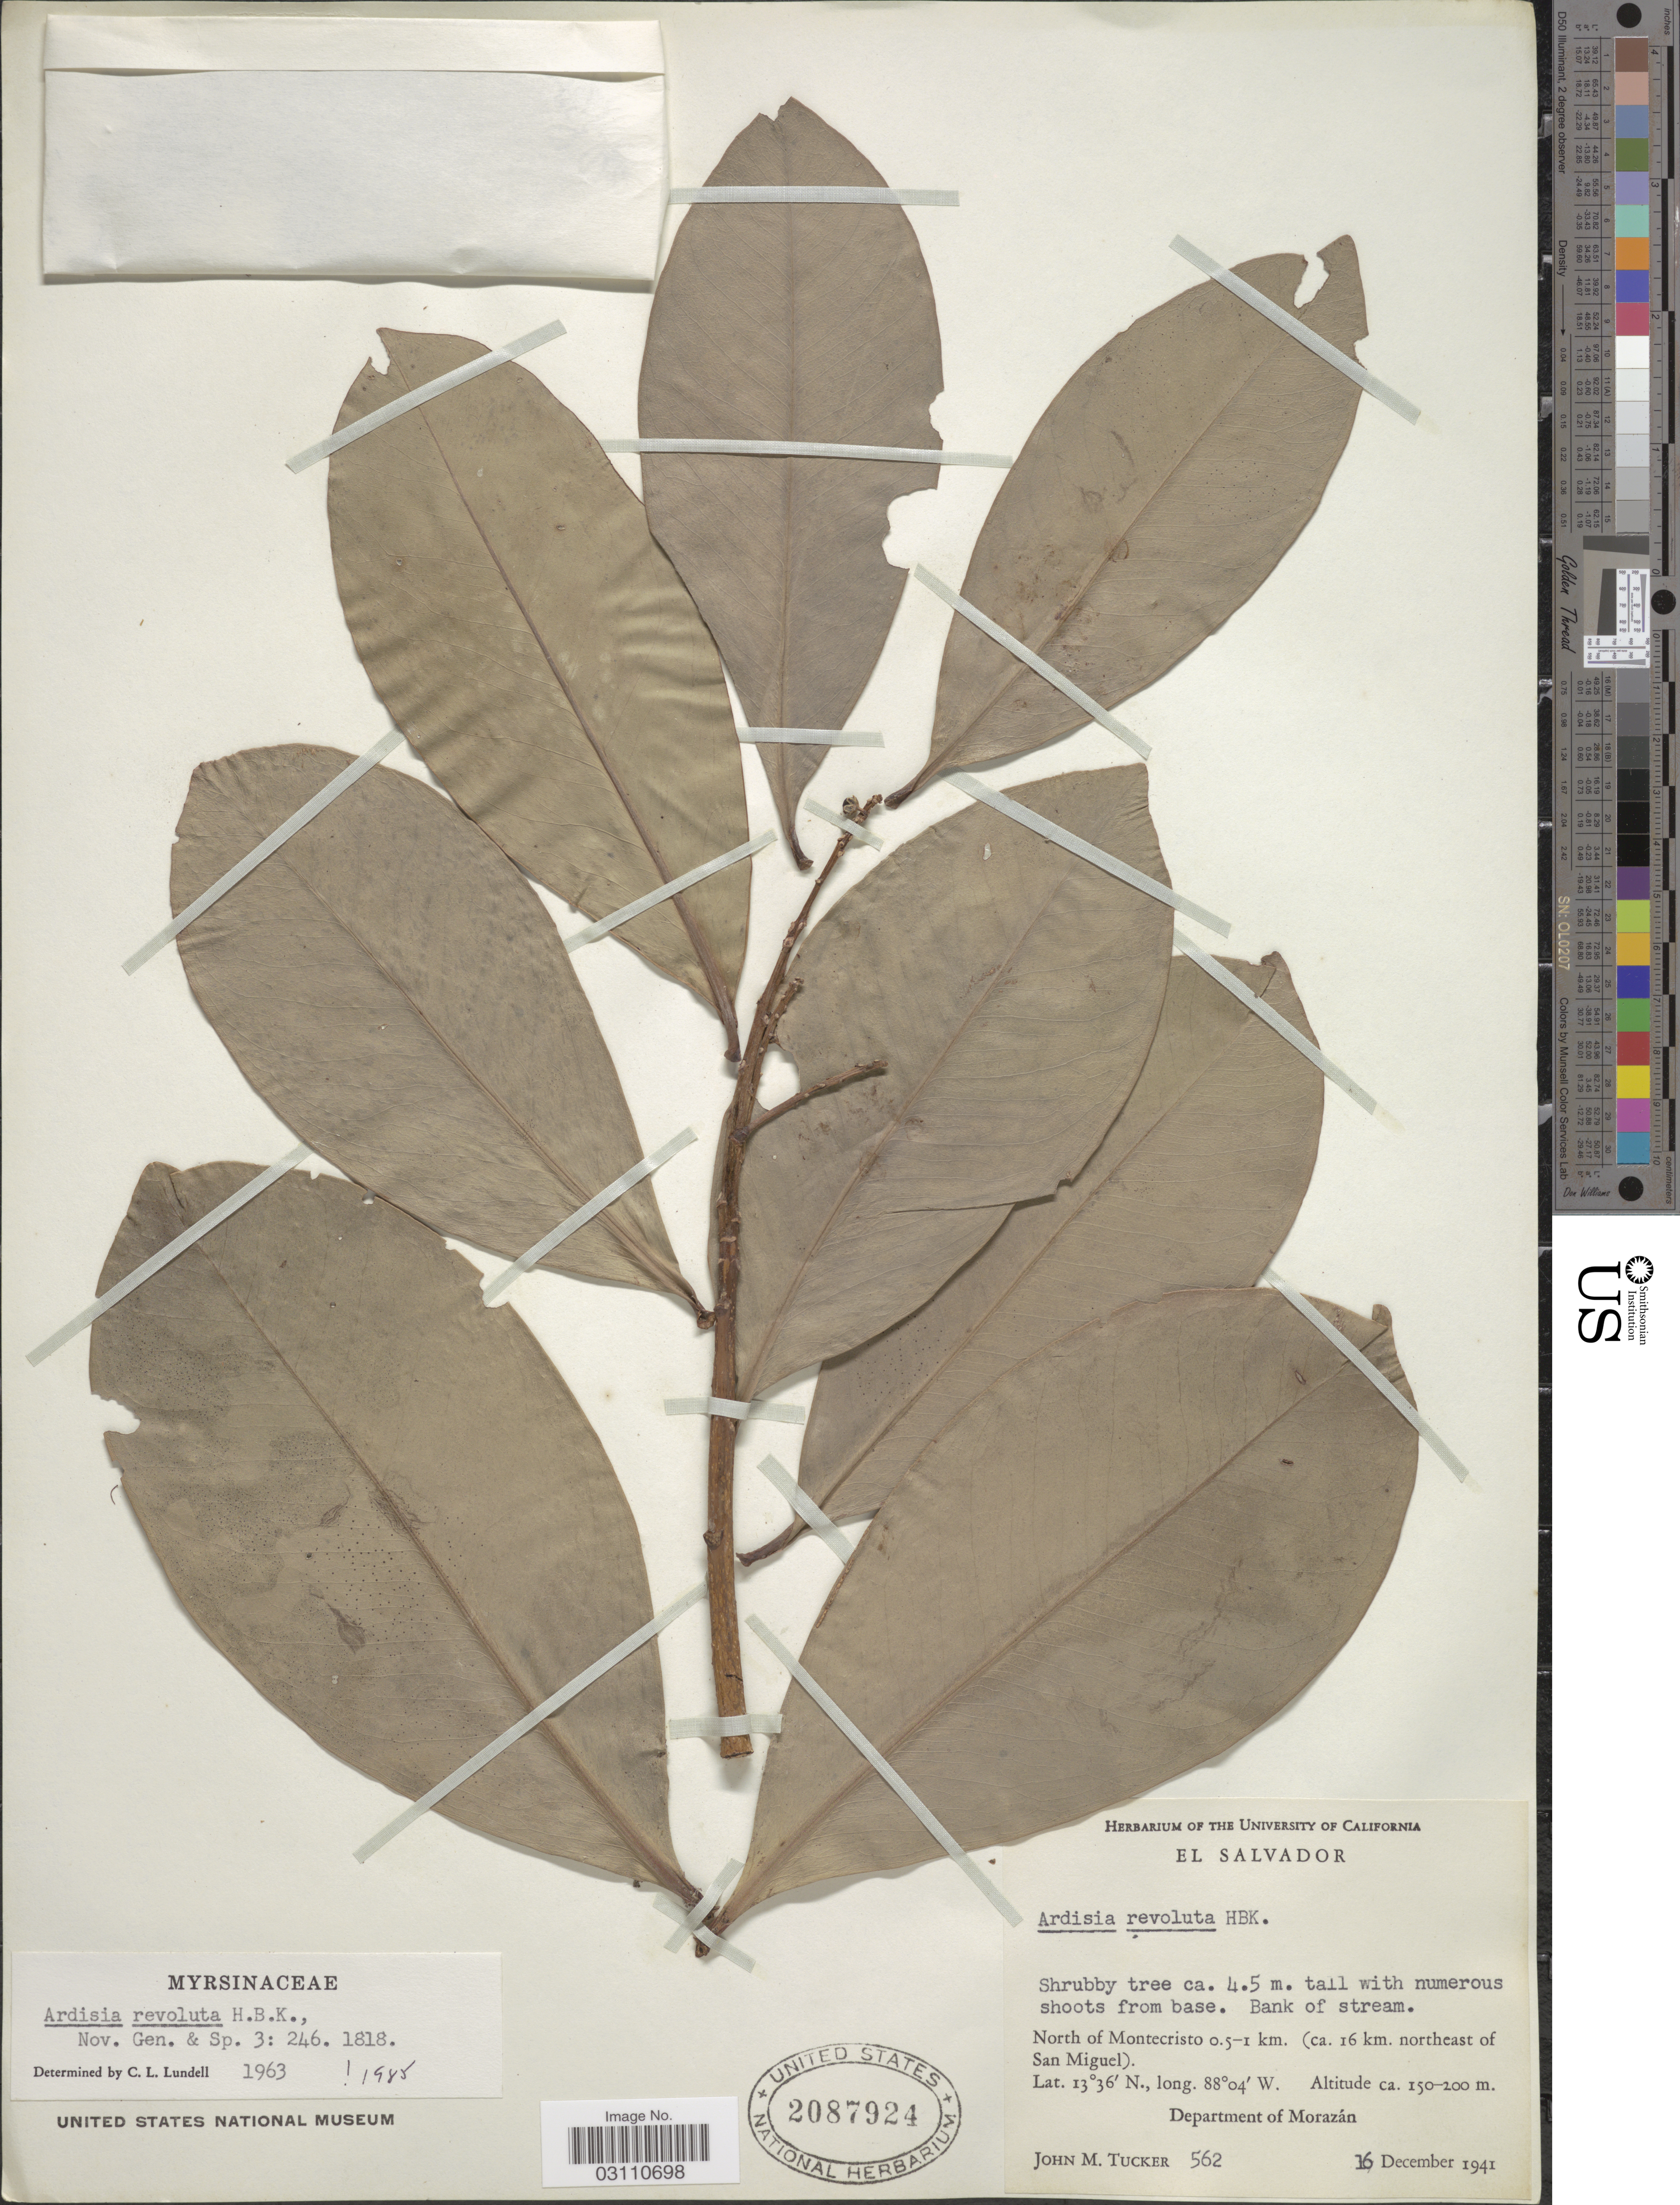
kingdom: Plantae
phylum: Tracheophyta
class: Magnoliopsida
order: Ericales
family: Primulaceae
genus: Ardisia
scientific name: Ardisia revoluta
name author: Kunth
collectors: J. M. Tucker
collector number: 562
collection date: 1941-12-16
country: El Salvador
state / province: Morazan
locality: North of Montecristo 0.5-1 km. (ca. 16 km. northeast of San Miguel).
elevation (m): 150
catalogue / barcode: US 2087924